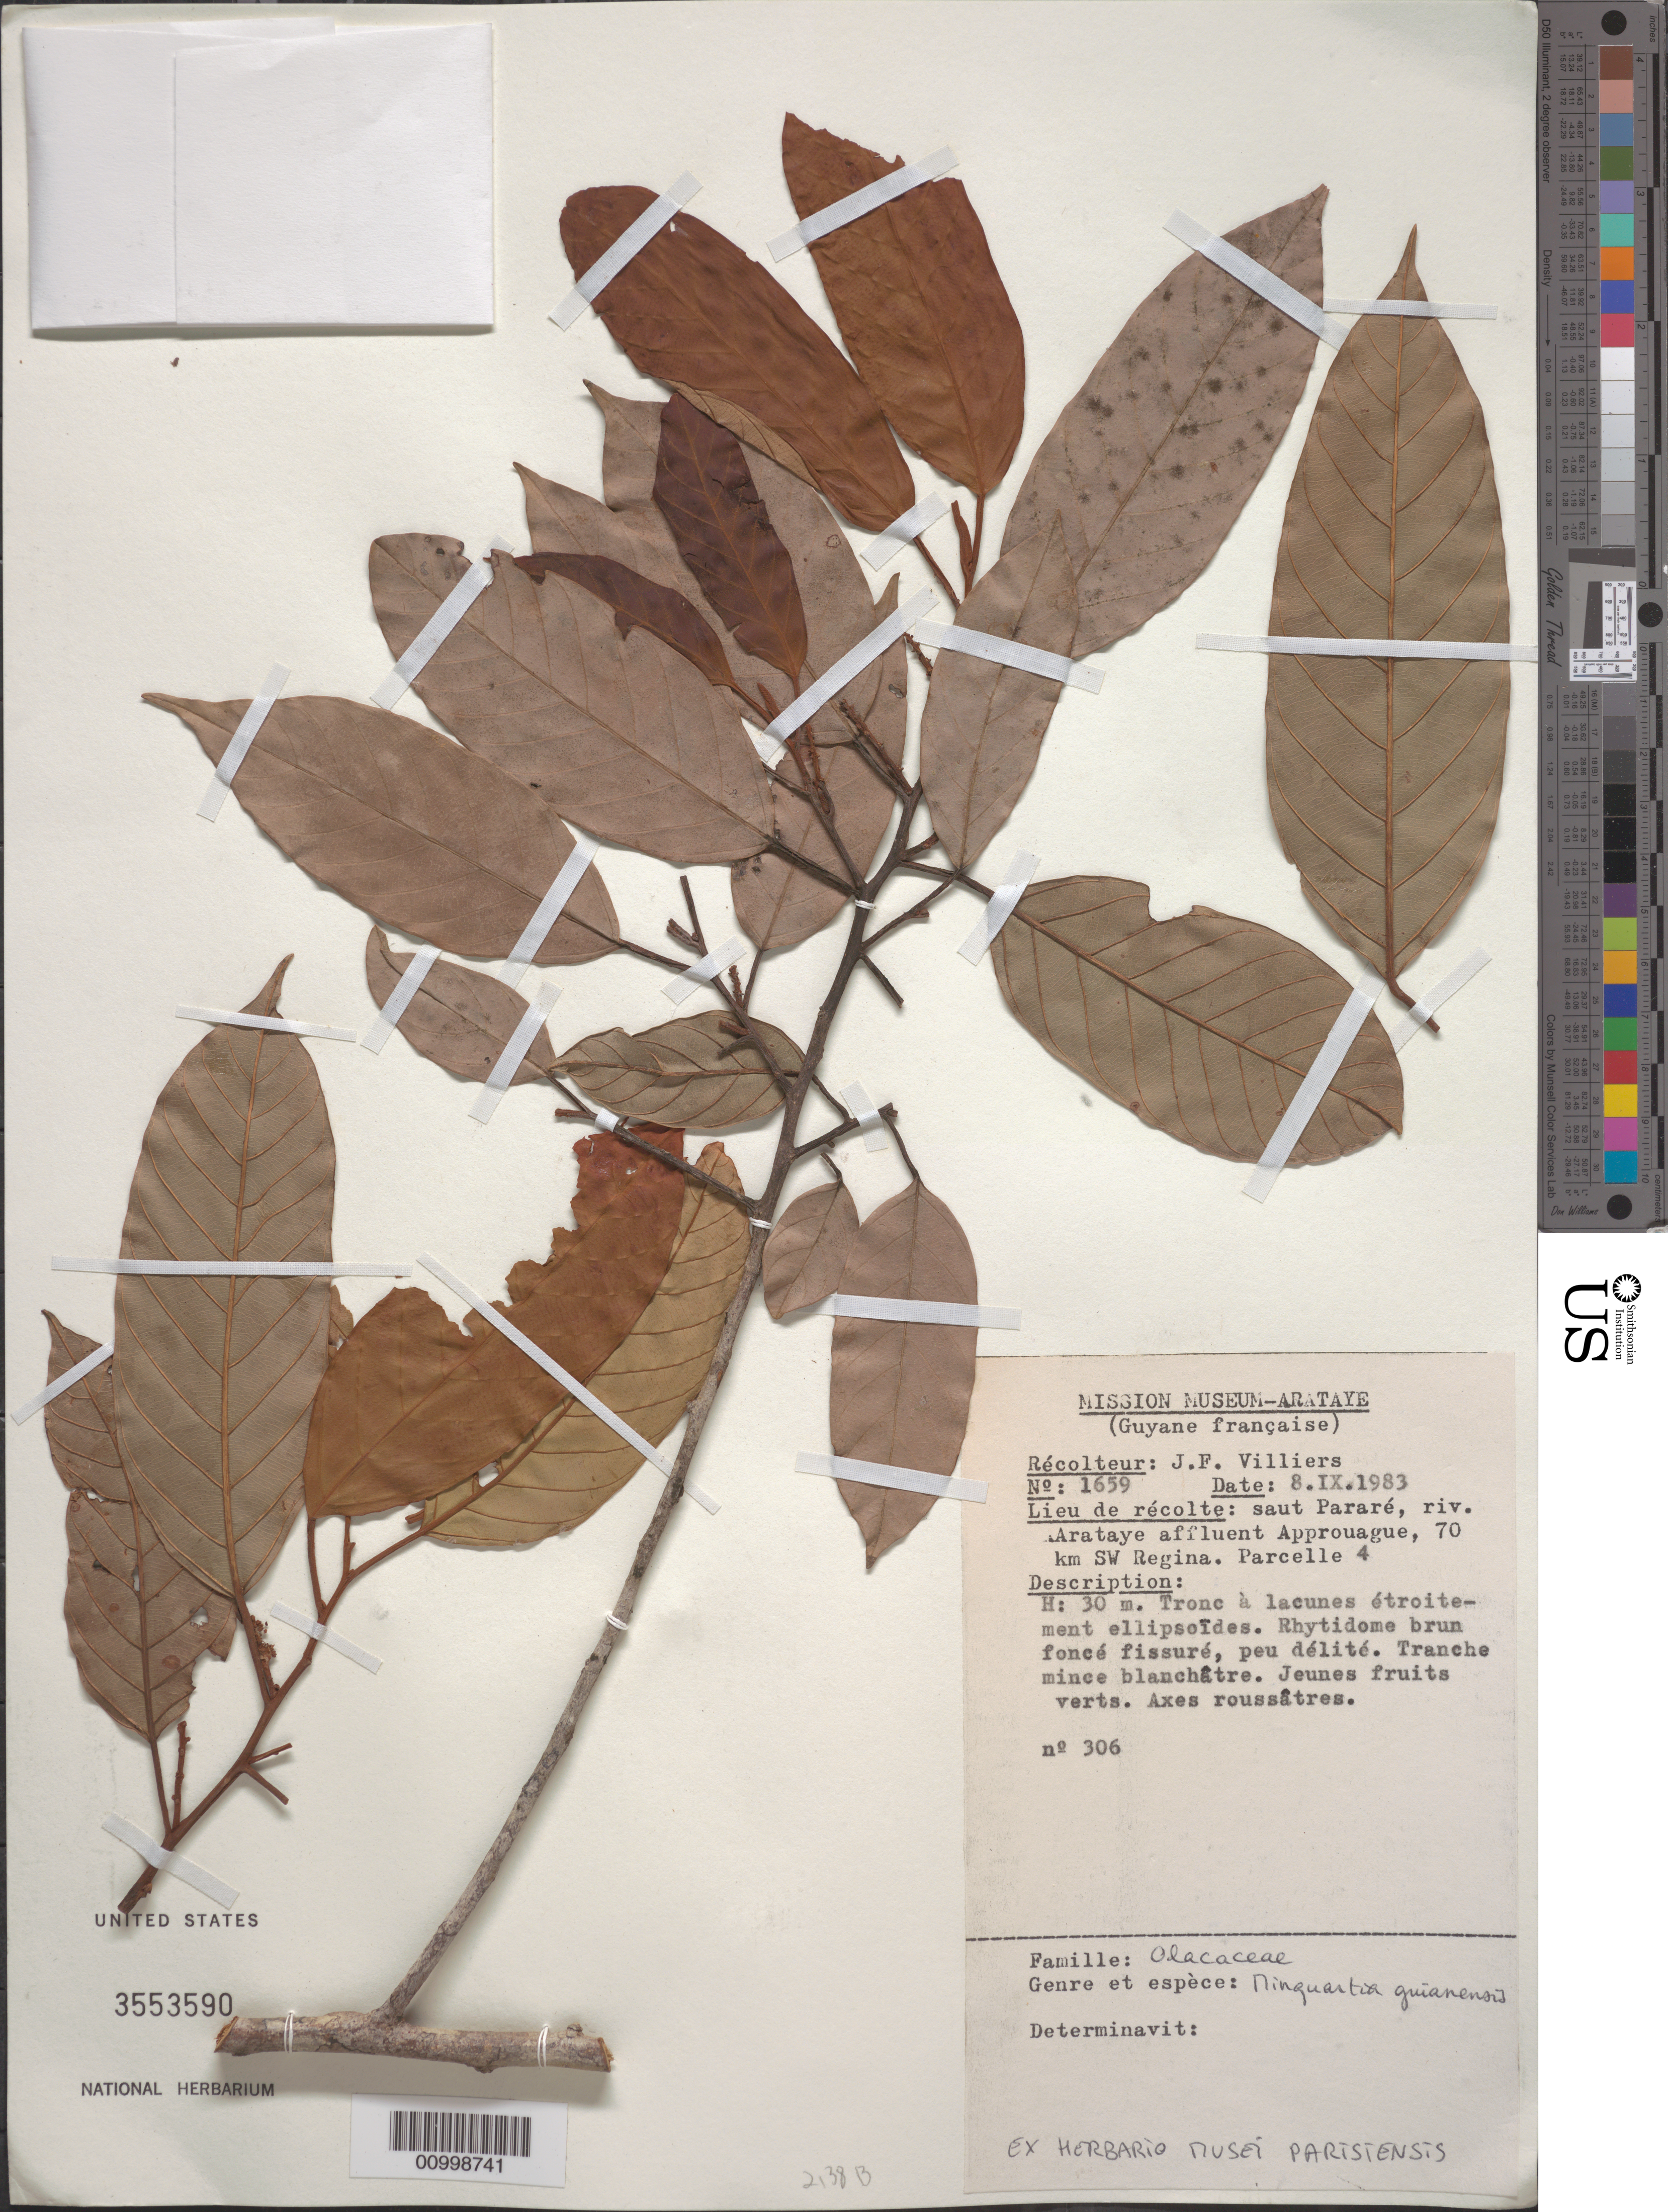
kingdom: Plantae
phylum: Tracheophyta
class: Magnoliopsida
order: Santalales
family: Coulaceae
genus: Minquartia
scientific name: Minquartia guianensis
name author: Aubl.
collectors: J. Villiers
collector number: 1659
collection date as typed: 8-Sep-83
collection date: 1983-09-08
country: French Guiana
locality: Saut Pararé, Arataye River- affluent of Approuague (River); 70 km southwest of Regina; Parcelle 4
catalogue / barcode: US 3553590